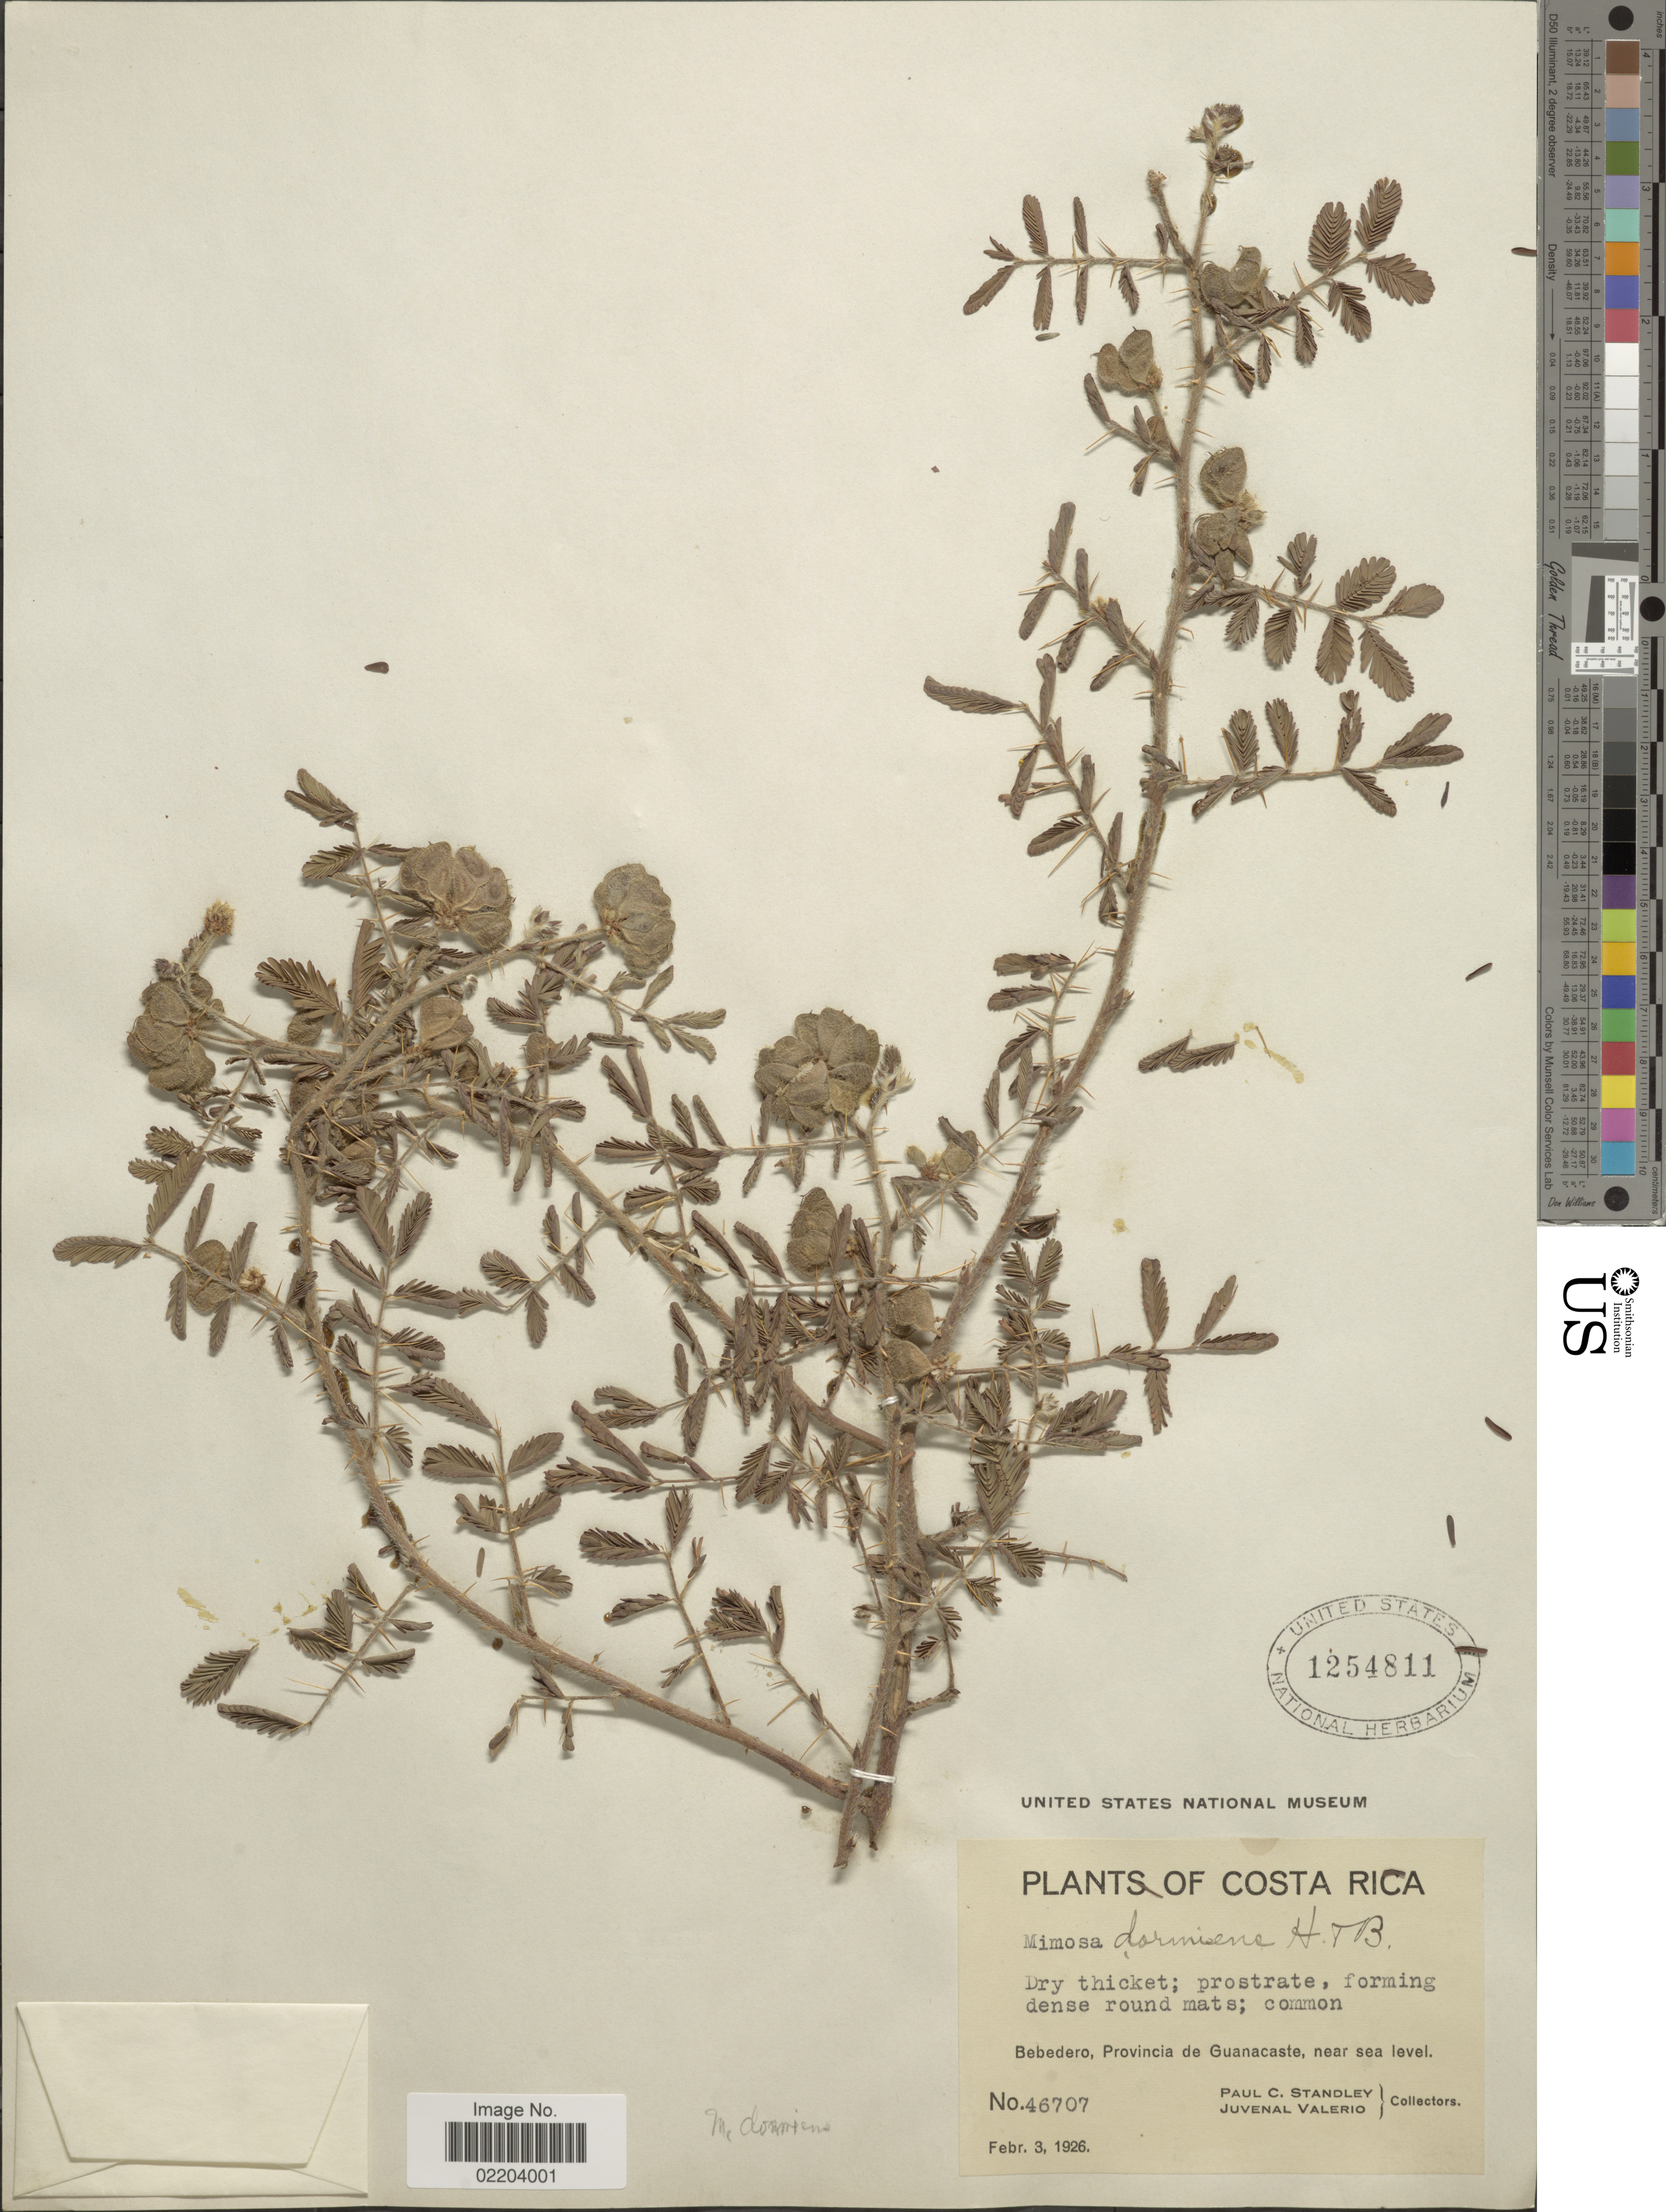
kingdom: Plantae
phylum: Tracheophyta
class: Magnoliopsida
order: Fabales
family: Fabaceae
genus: Mimosa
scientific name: Mimosa dormiens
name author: Humb. & Bonpl. ex Willd.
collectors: P. C. Standley & J. Valerio R.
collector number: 46707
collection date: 1926-02-03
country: Costa Rica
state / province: Guanacaste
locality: Bebedero, Provincia de Guanacaste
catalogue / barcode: US 1254811